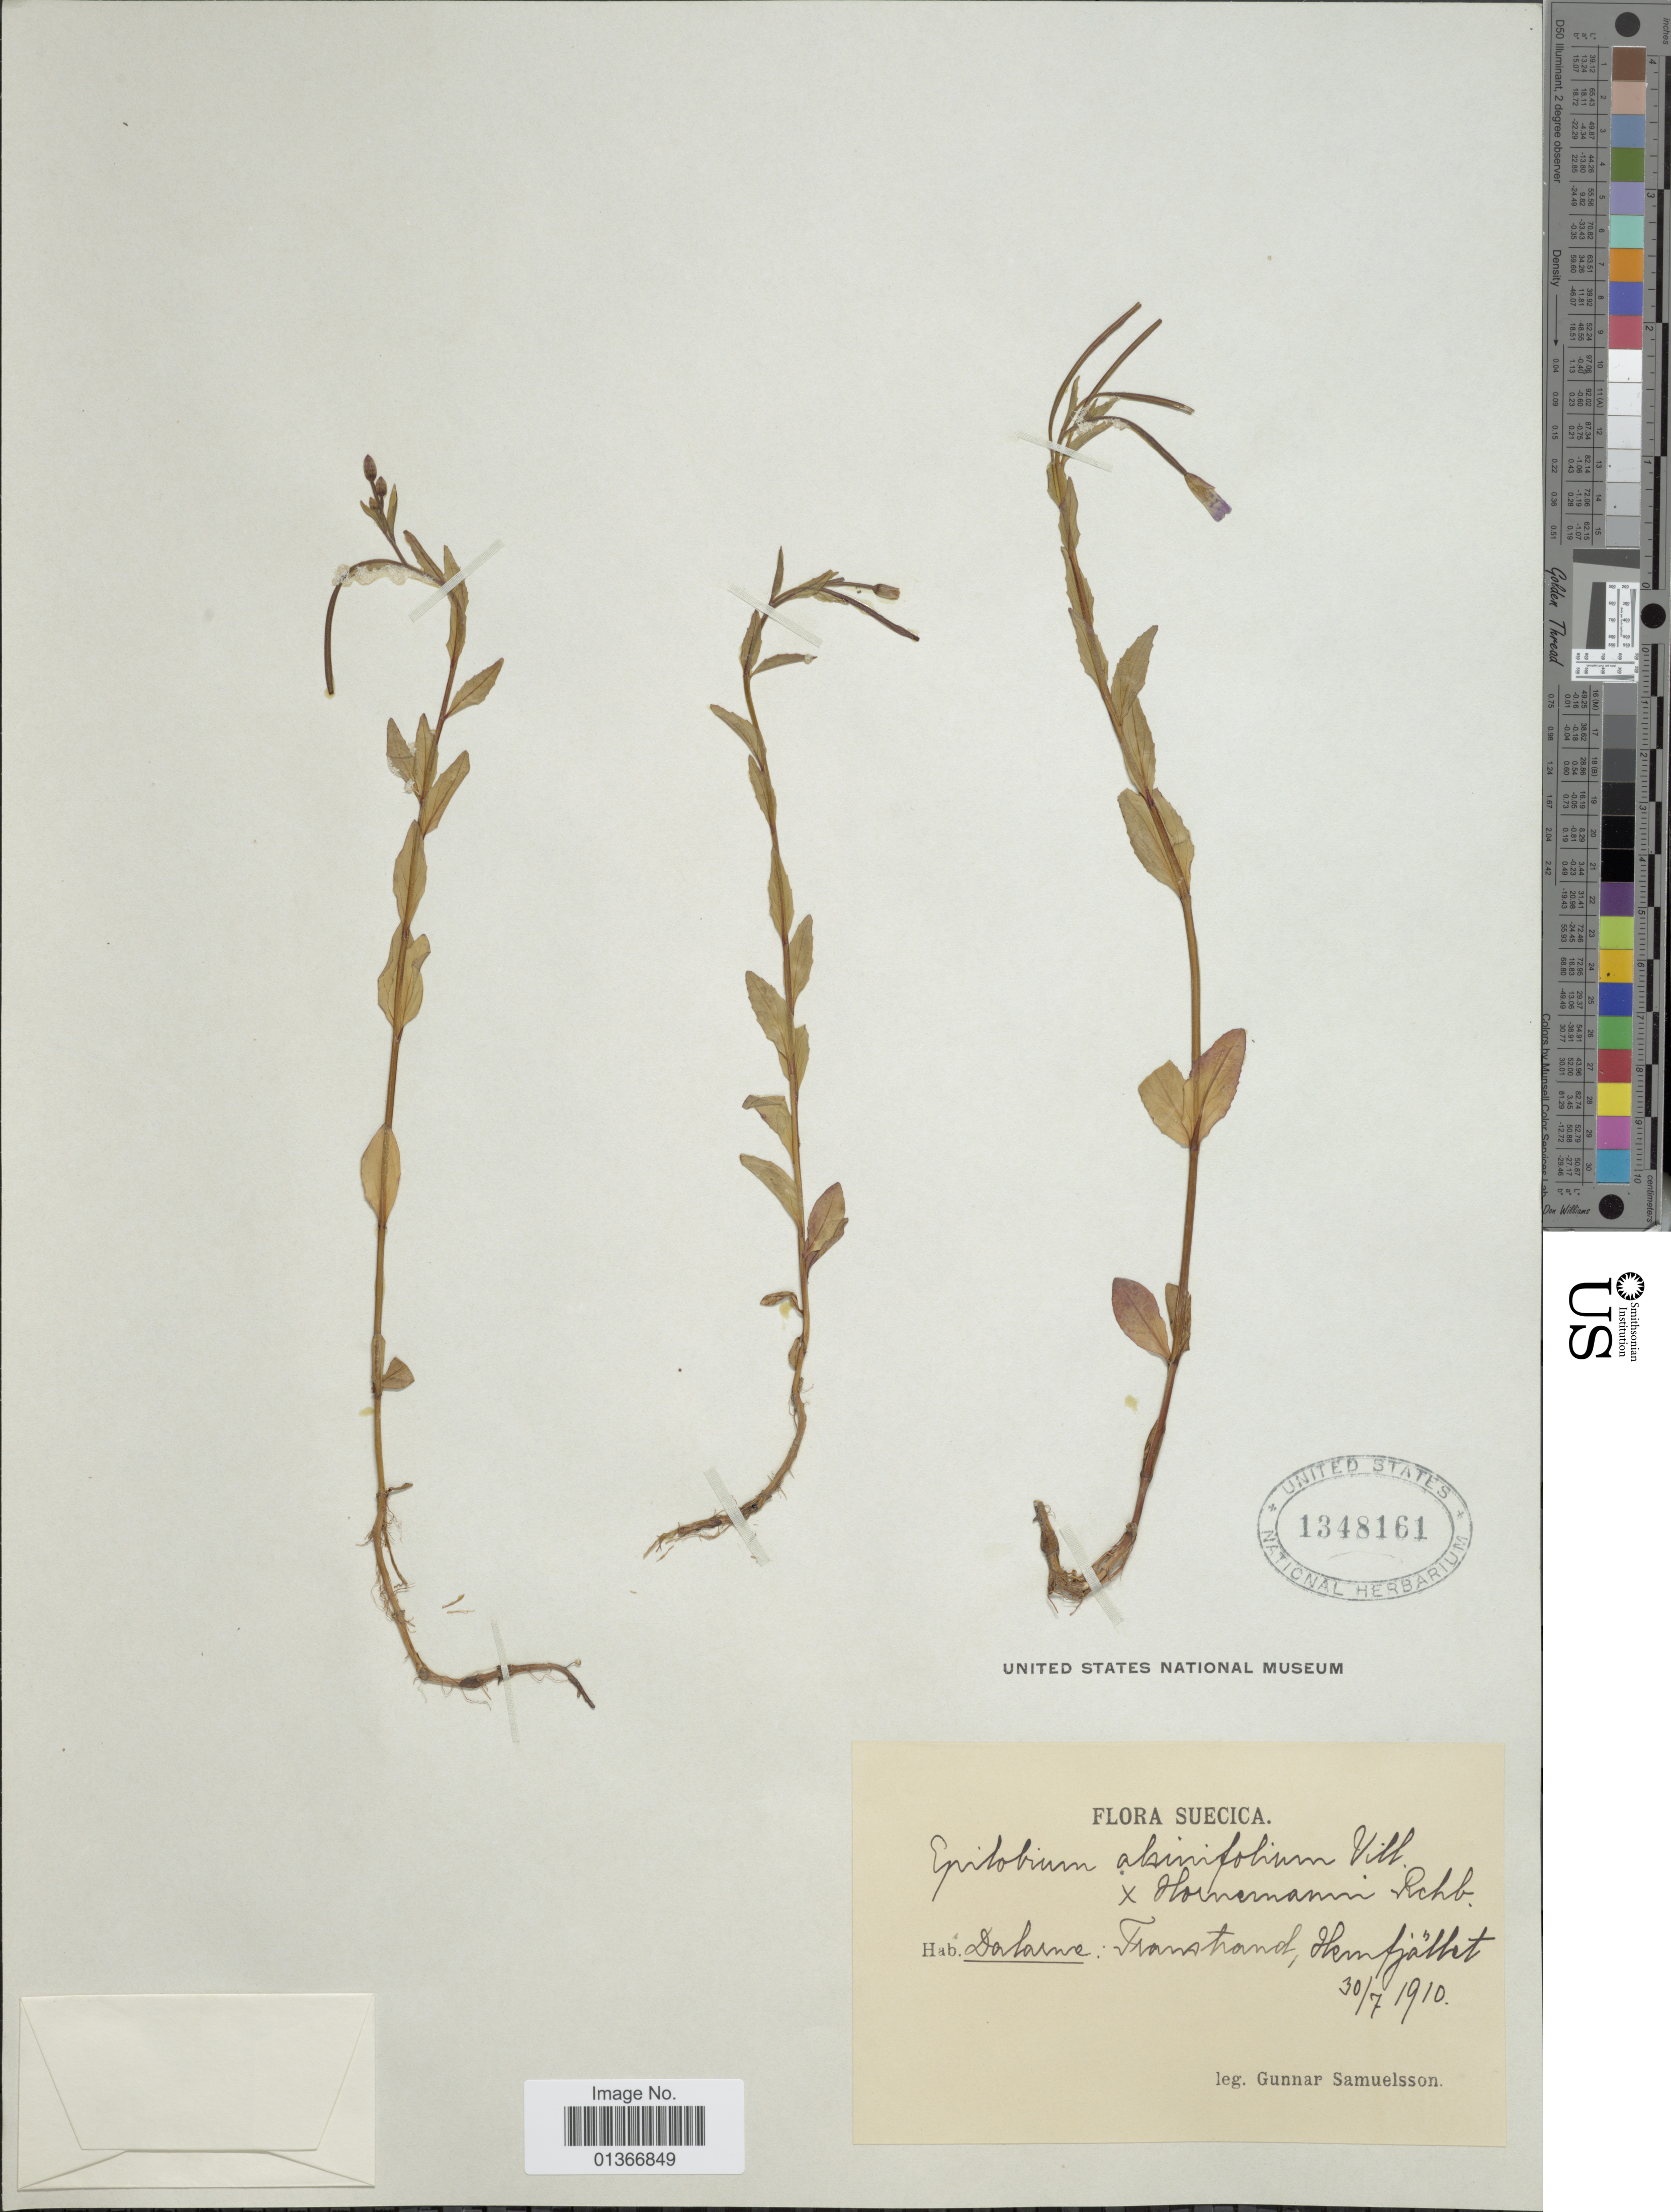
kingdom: Plantae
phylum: Tracheophyta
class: Magnoliopsida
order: Myrtales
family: Onagraceae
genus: Epilobium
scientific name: Epilobium alsinifolium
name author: Vill.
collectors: G. Samuelsson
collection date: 1910-07-30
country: Sweden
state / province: Dalarna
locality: Transtrand, Hemfjället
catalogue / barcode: US 1348161